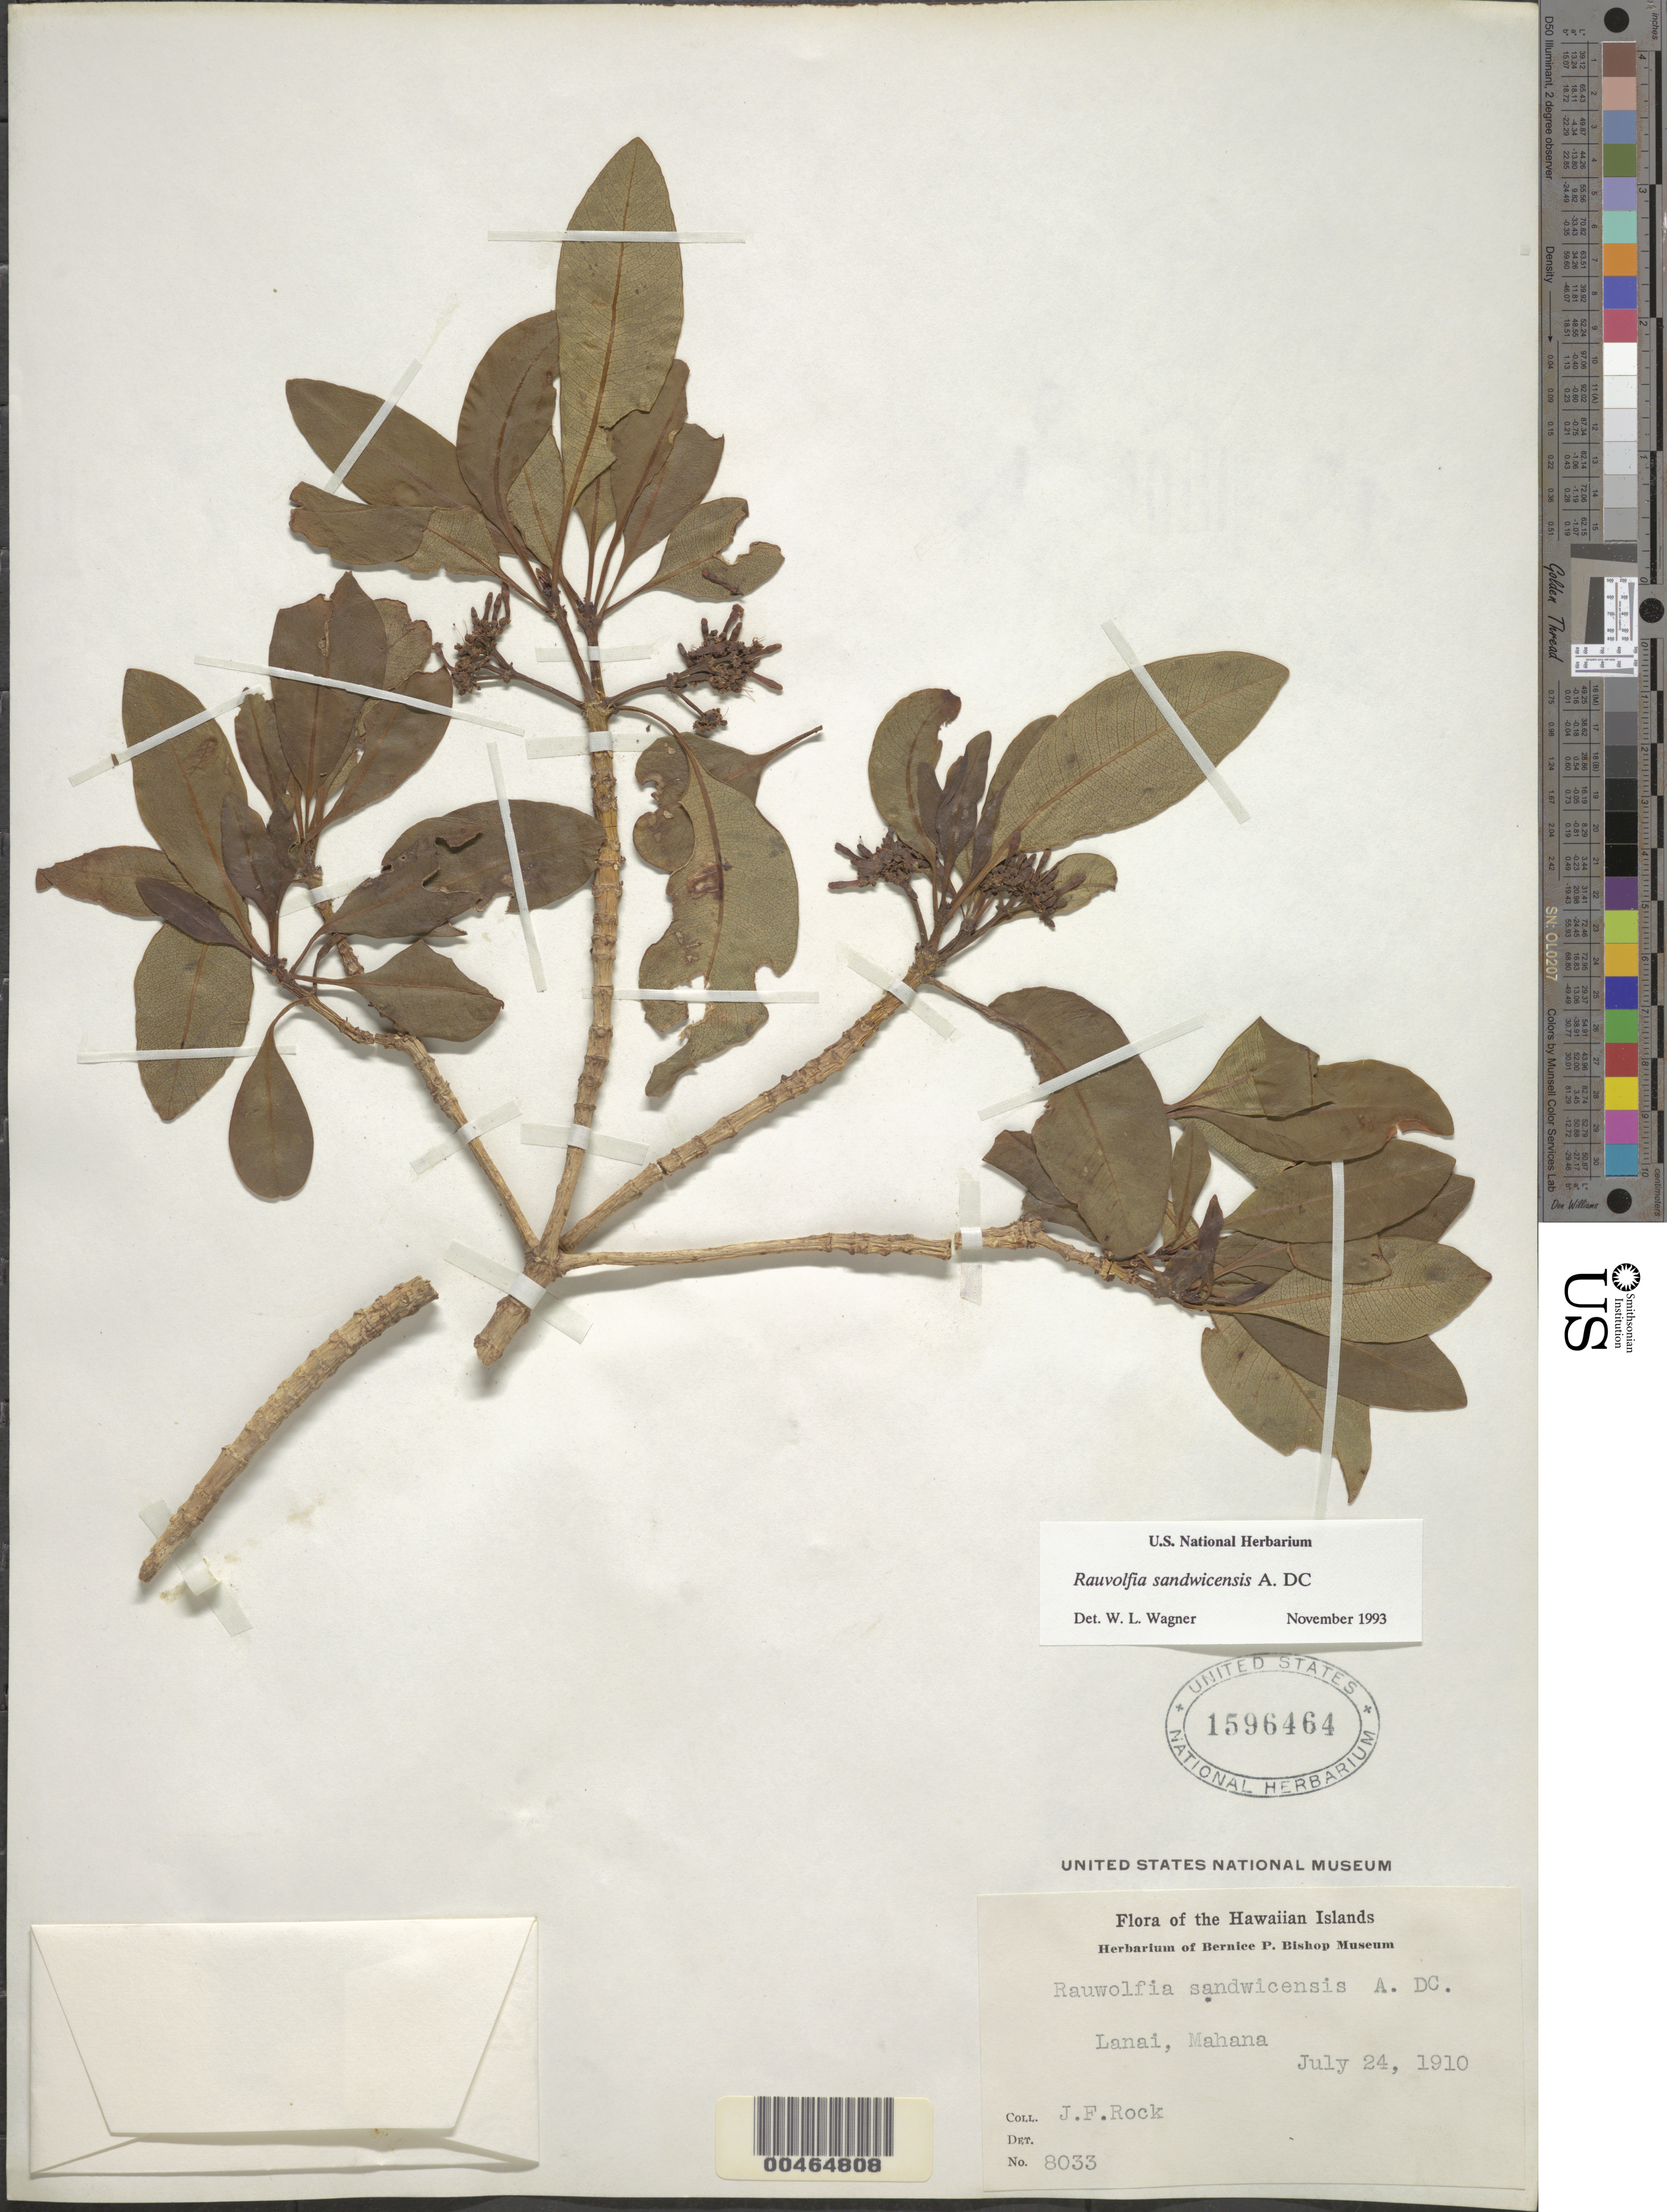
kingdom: Plantae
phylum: Tracheophyta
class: Magnoliopsida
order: Gentianales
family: Apocynaceae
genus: Rauvolfia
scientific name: Rauvolfia sandwicensis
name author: A. DC.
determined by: Wagner, W. L., (BOT), Smithsonian Institution - National Museum of Natural History (UNITED STATES)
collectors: J. F. Rock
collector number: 8033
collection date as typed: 24 Jul 1910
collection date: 1910-07-24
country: United States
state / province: Hawaii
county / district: Honolulu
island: Oahu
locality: Mahana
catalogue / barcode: US 1596464